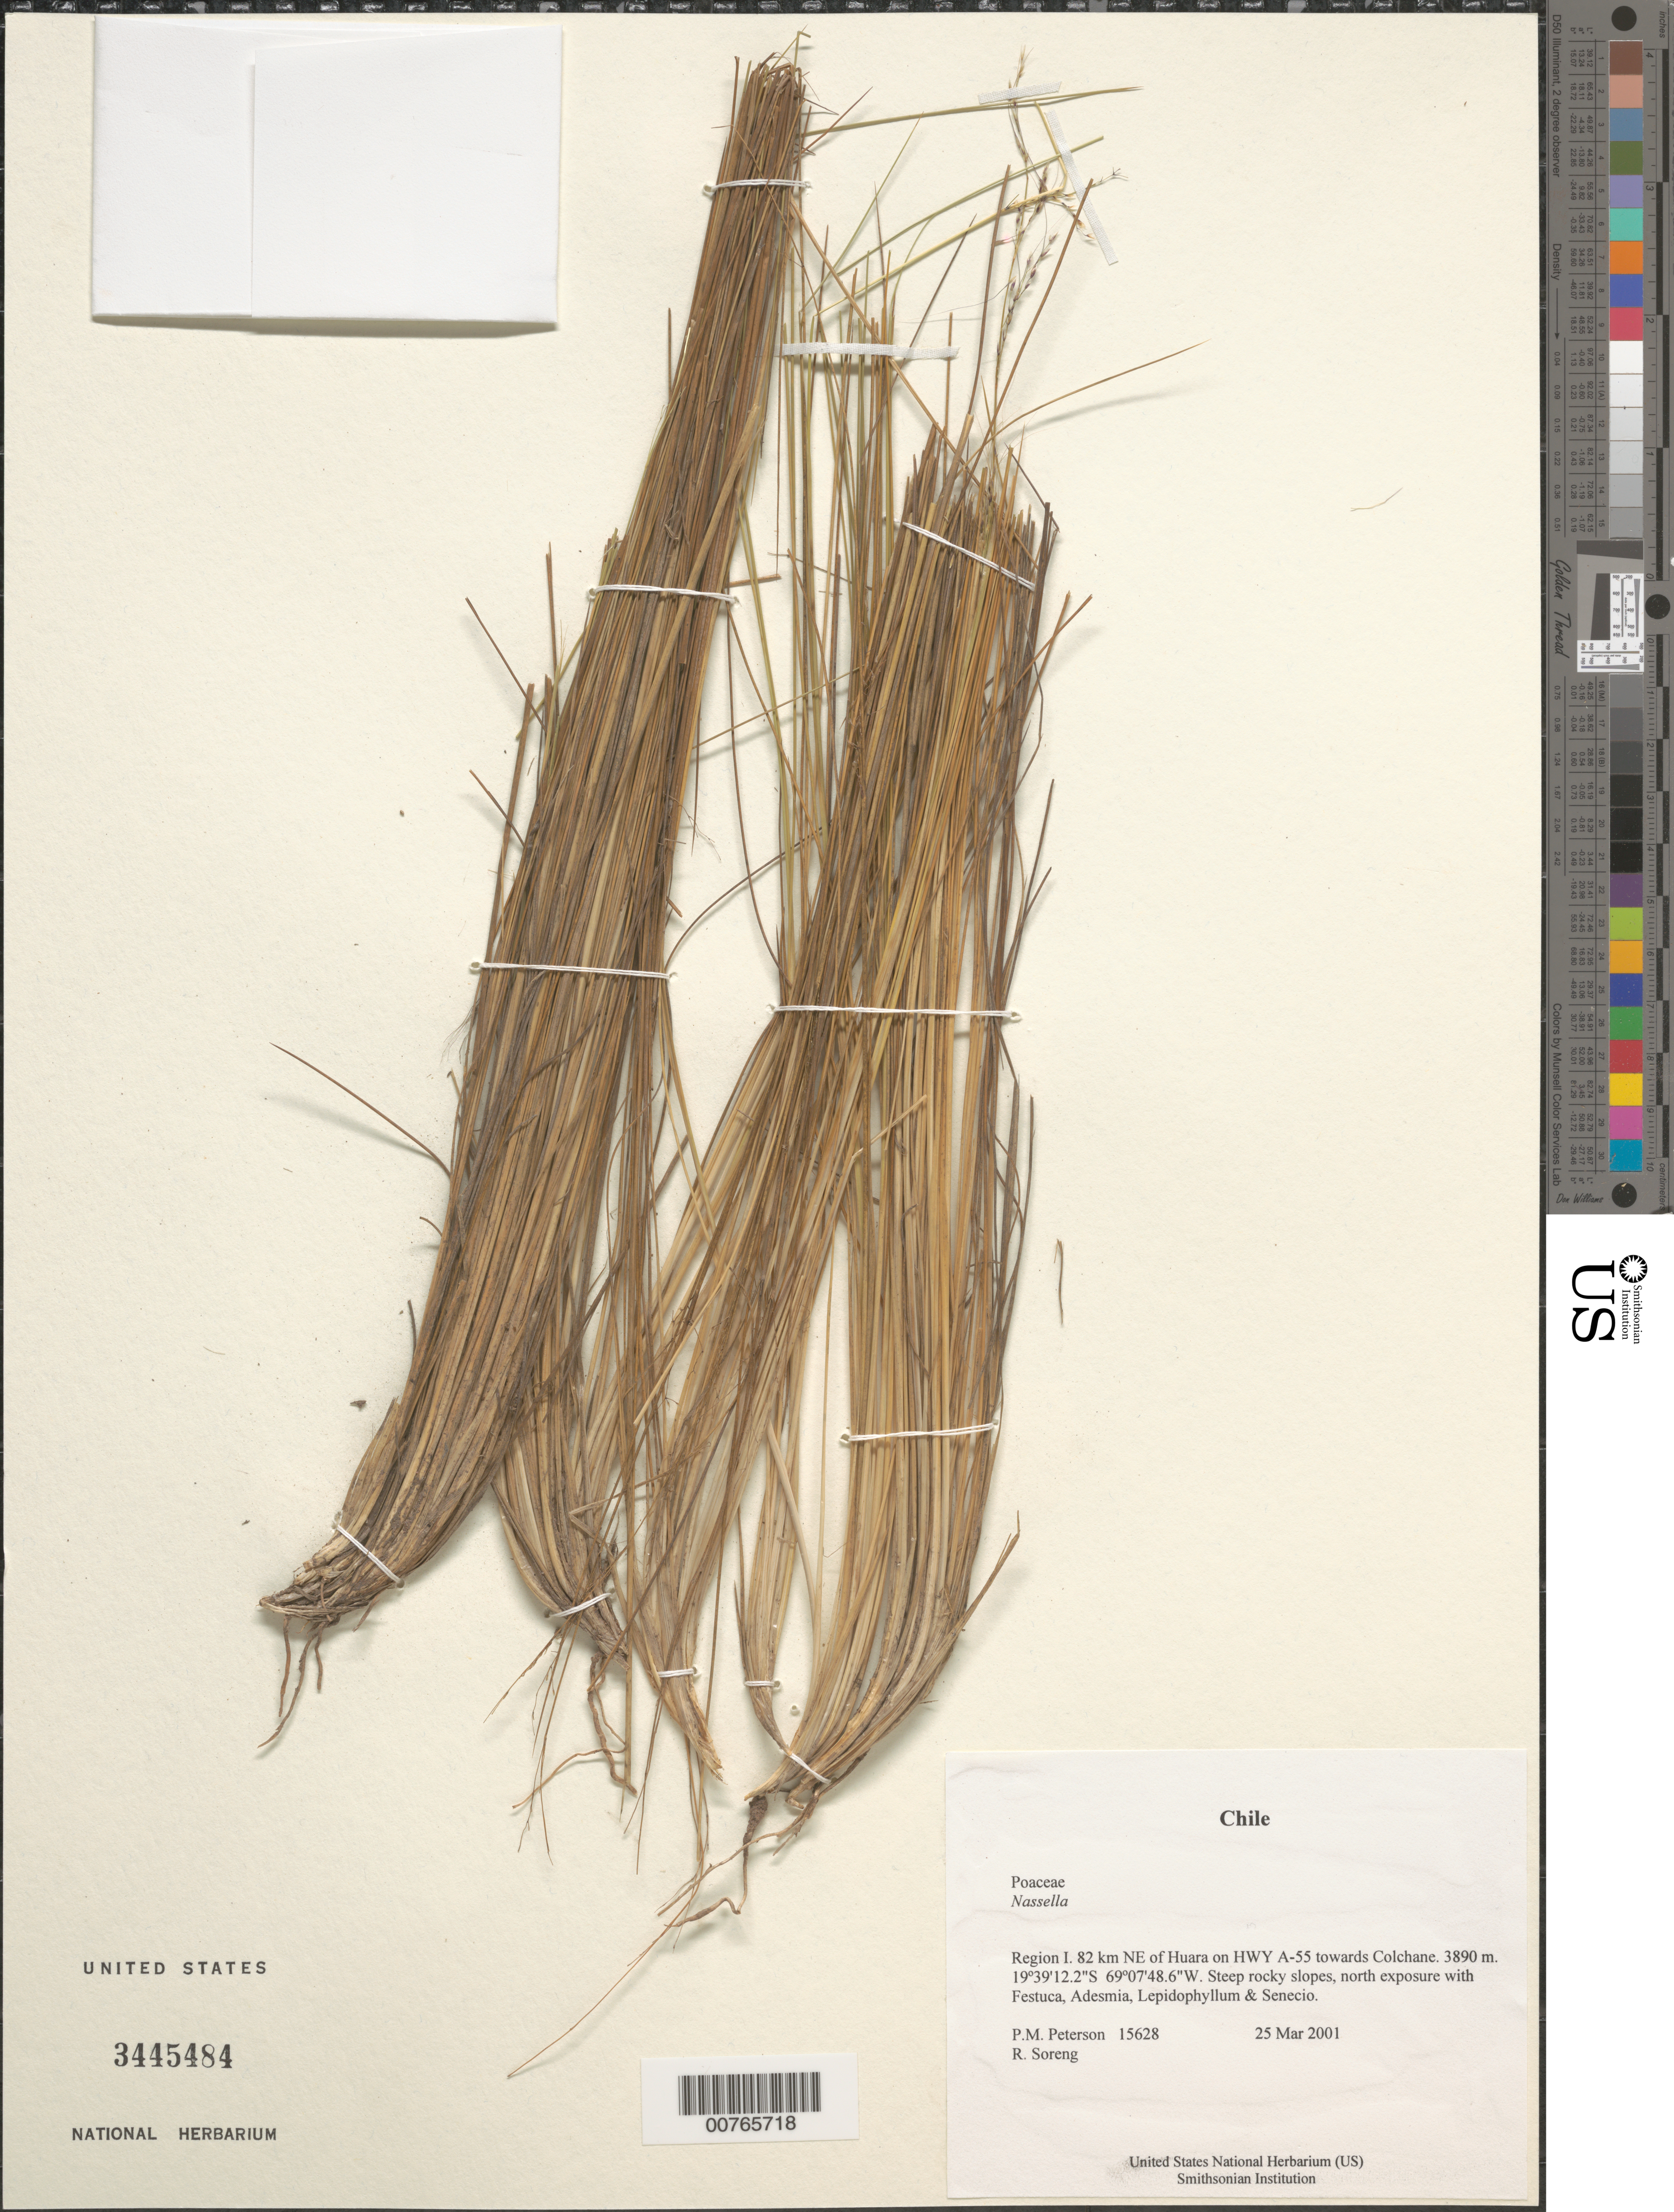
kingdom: Plantae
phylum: Tracheophyta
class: Liliopsida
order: Poales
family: Poaceae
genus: Stipa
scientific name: Stipa sp.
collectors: P. M. Peterson & R. J. Soreng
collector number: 15628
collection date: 2001-03-25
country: Chile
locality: Region I. 82 km NE of Huara on HWY A-55 towards Colchane.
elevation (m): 3890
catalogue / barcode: US 3445484